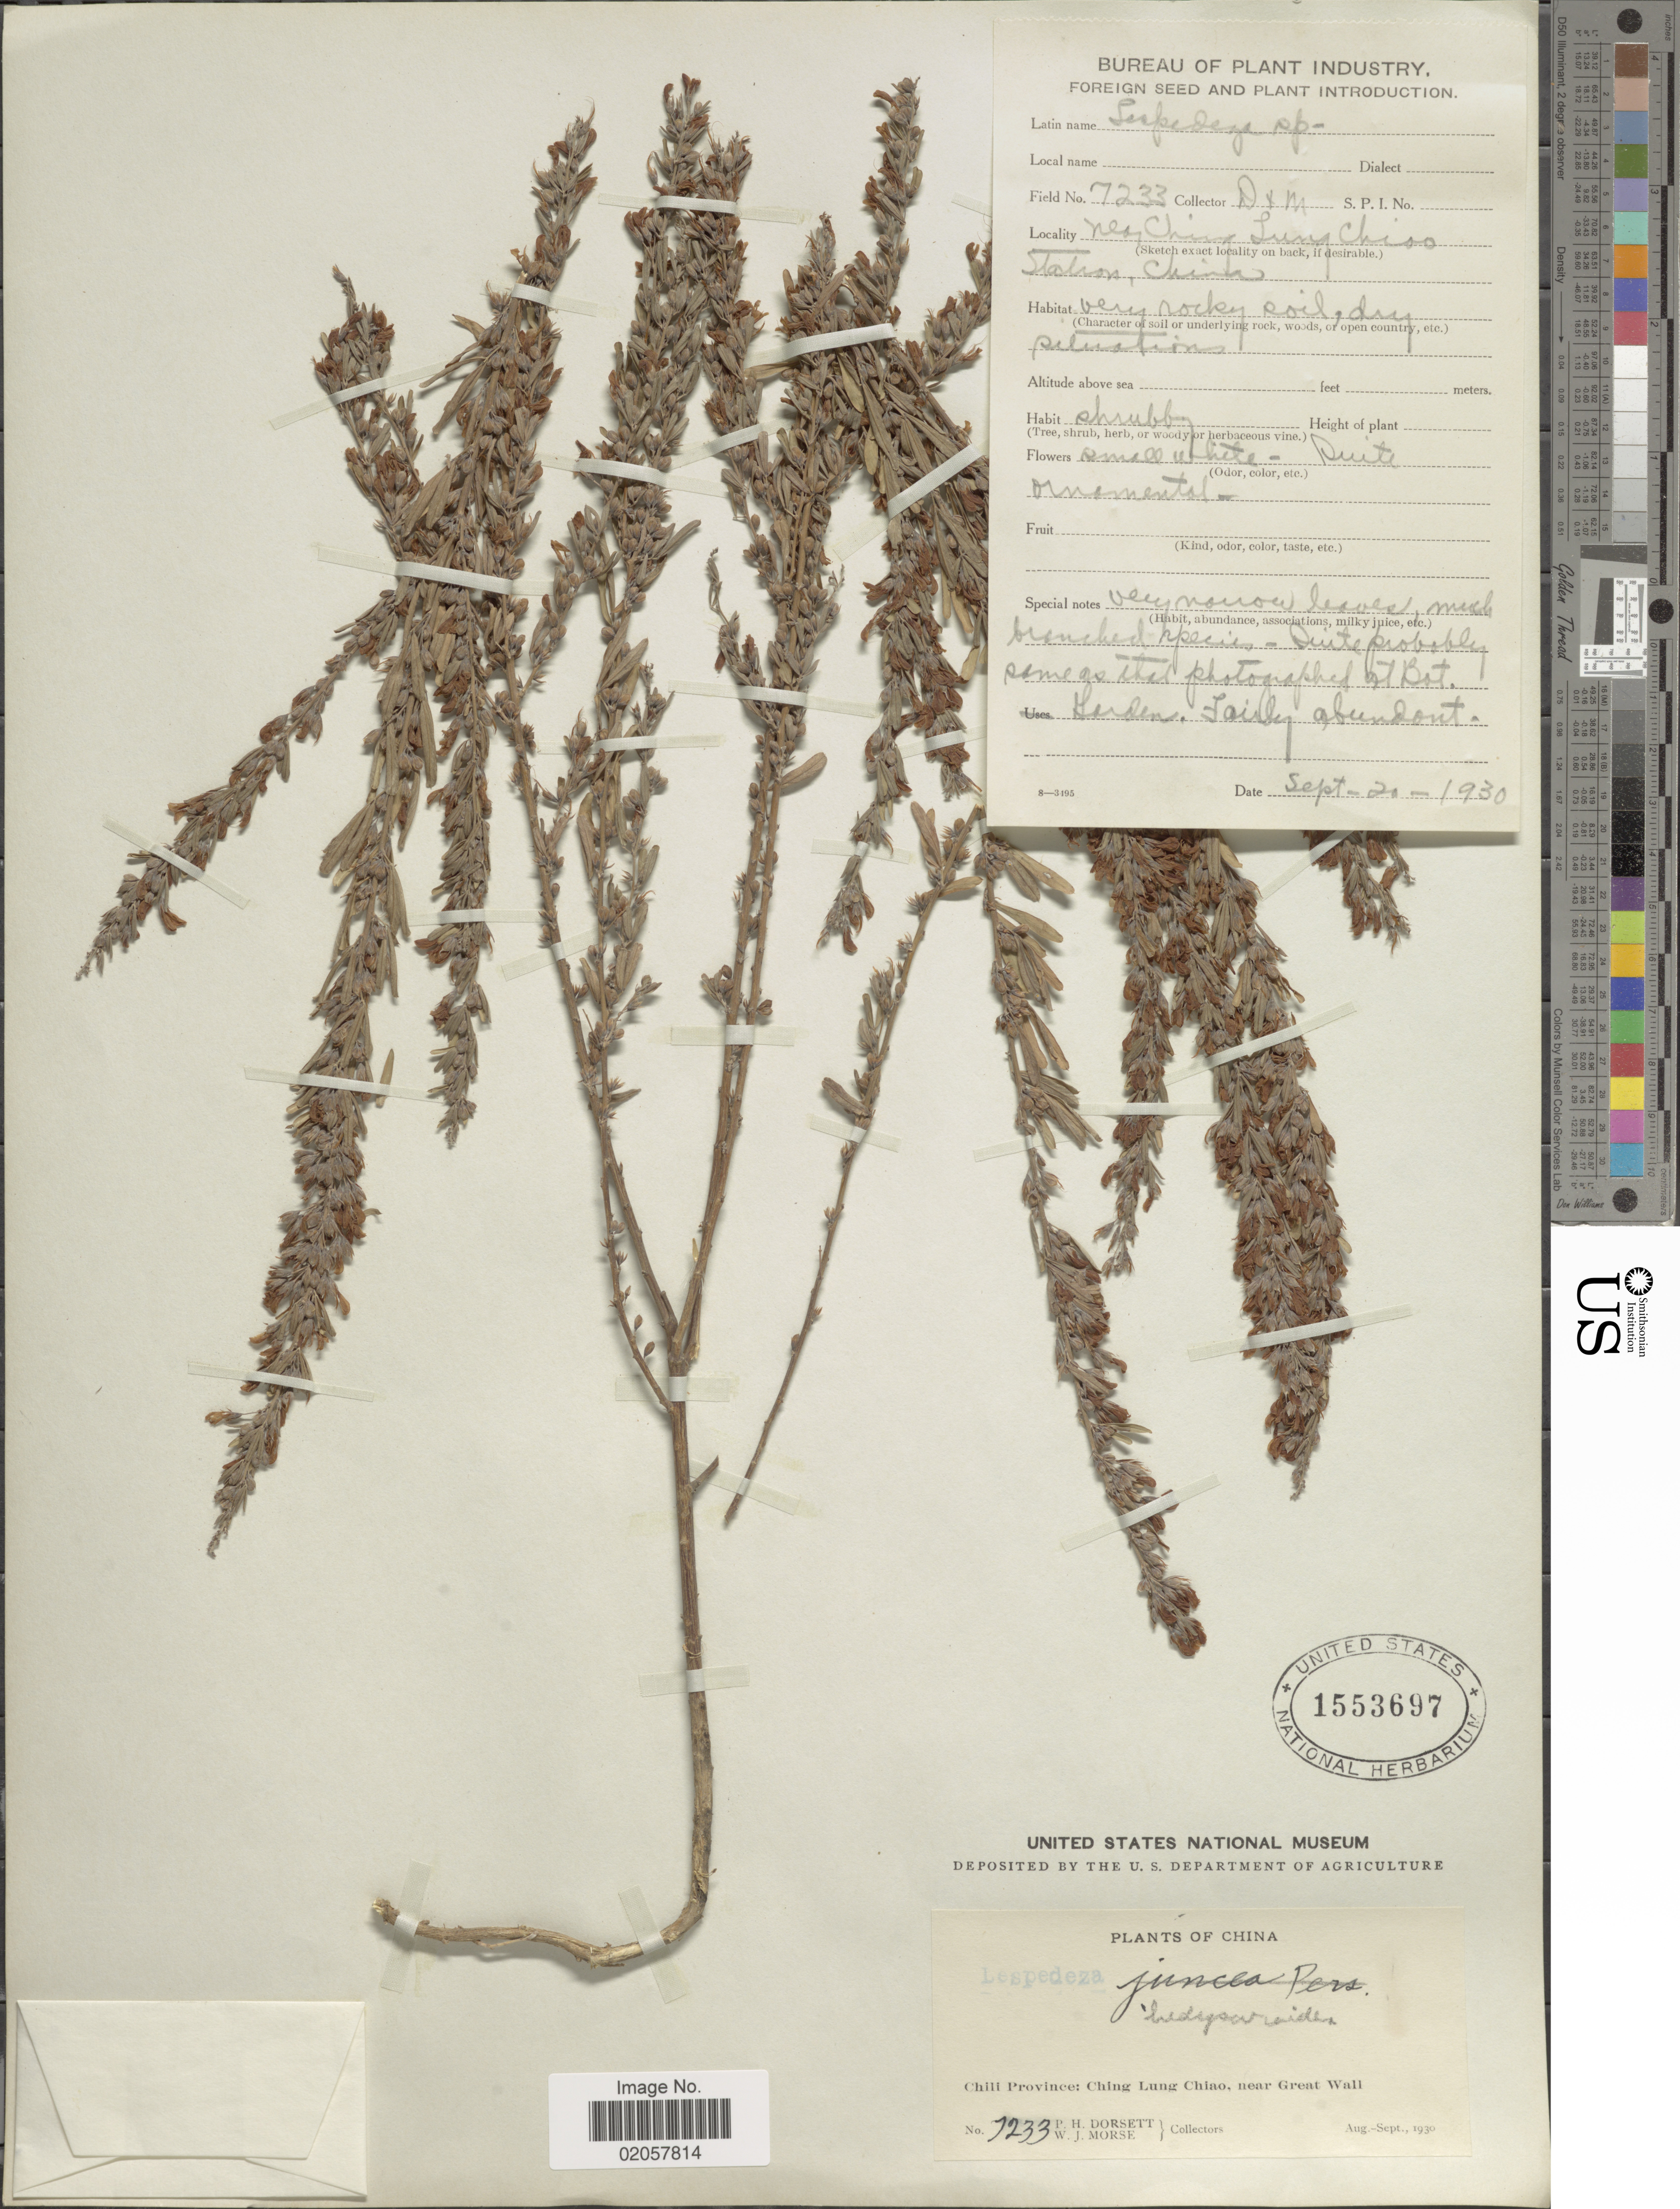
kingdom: Plantae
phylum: Tracheophyta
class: Magnoliopsida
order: Fabales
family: Fabaceae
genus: Lespedeza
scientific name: Lespedeza hedysaroides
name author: (Pall.) Kitag.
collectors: P. H. Dorsett & W. J. Morse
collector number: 7233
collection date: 1930-09-20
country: China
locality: Chilli Province: Ching Lung Chiao, near Great Wall, near Ching Lung Chiso Station [interpreted]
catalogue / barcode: US 1553697